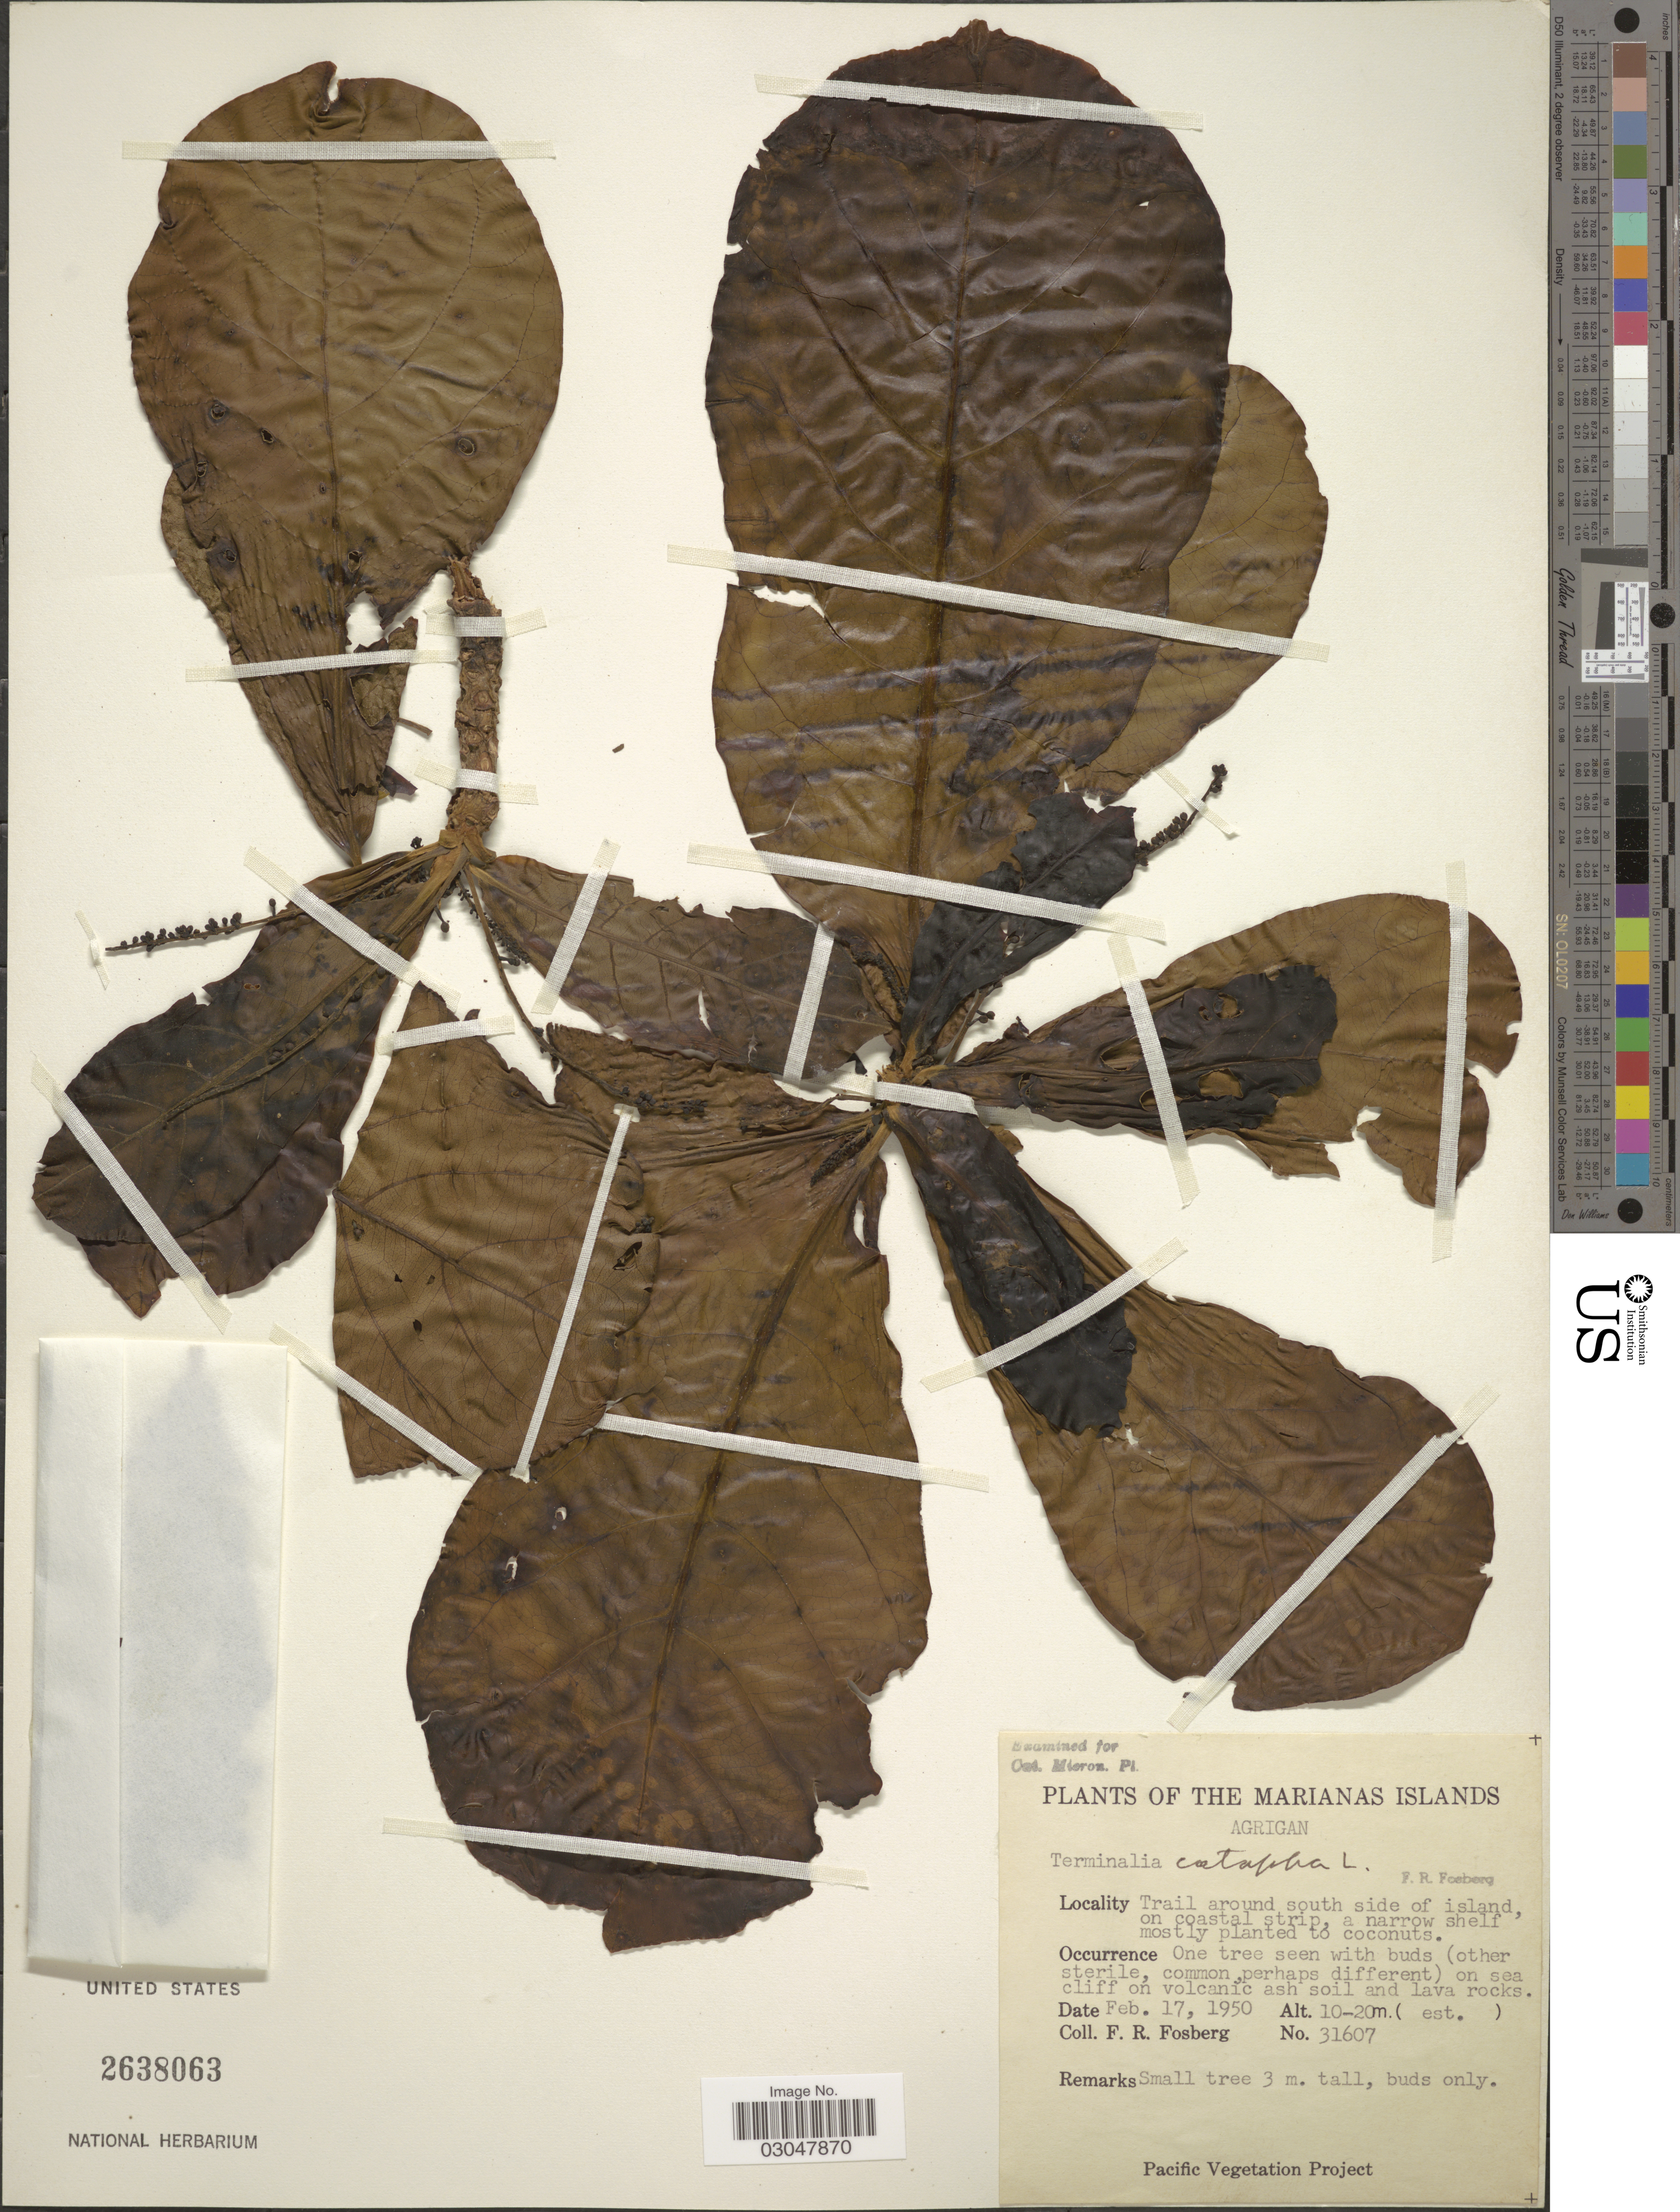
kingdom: Plantae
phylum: Tracheophyta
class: Magnoliopsida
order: Myrtales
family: Combretaceae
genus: Terminalia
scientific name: Terminalia catappa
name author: L.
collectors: F. R. Fosberg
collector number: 31607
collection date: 1950-02-17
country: Northern Mariana Islands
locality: Marianas Islands. Agrigan. Trail around south side of island, on coastal strip, a narrow shelf mostly planted to coconuts.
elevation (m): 10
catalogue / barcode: US 2638063